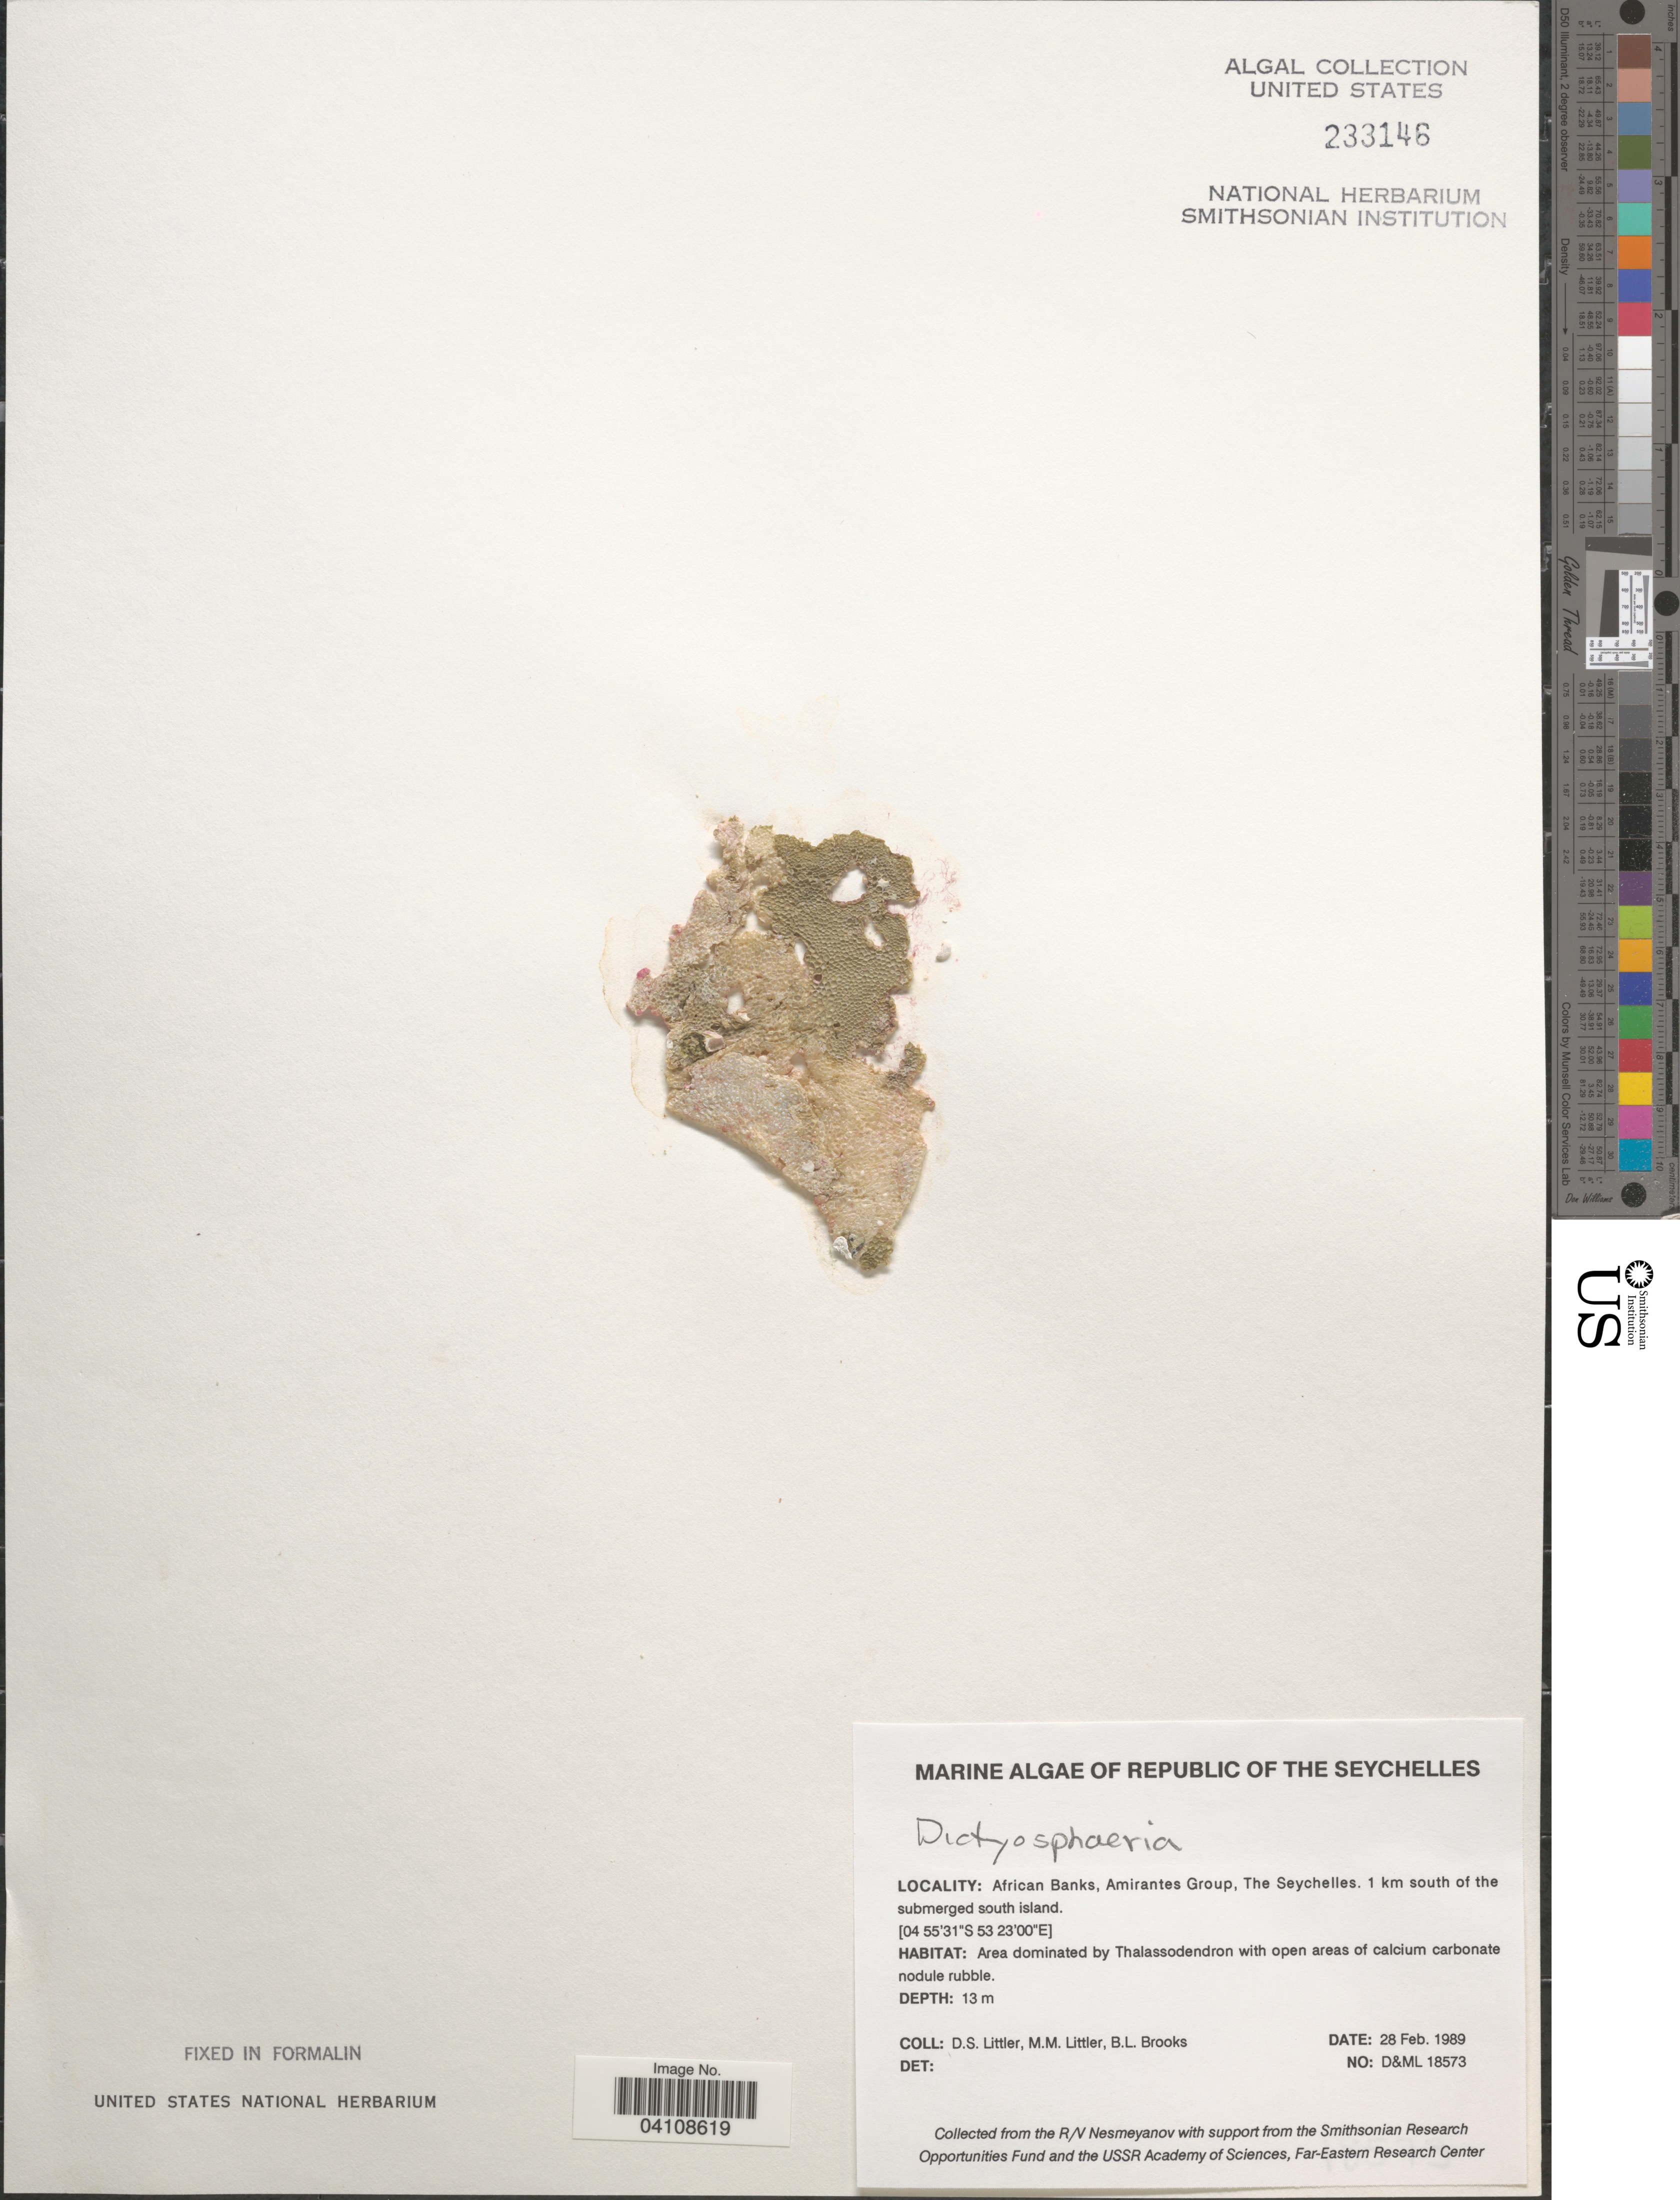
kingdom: Plantae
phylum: Chlorophyta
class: Ulvophyceae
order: Siphonocladales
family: Siphonocladaceae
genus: Dictyosphaeria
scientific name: Dictyosphaeria sp.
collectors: D. S. Littler & B. Brooks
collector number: D&ML18573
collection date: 1989-02-28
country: Seychelles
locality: Republic of The Seychelles. African Banks, Amirantes Group. 1 km south of the submerged south island.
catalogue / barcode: US 233146